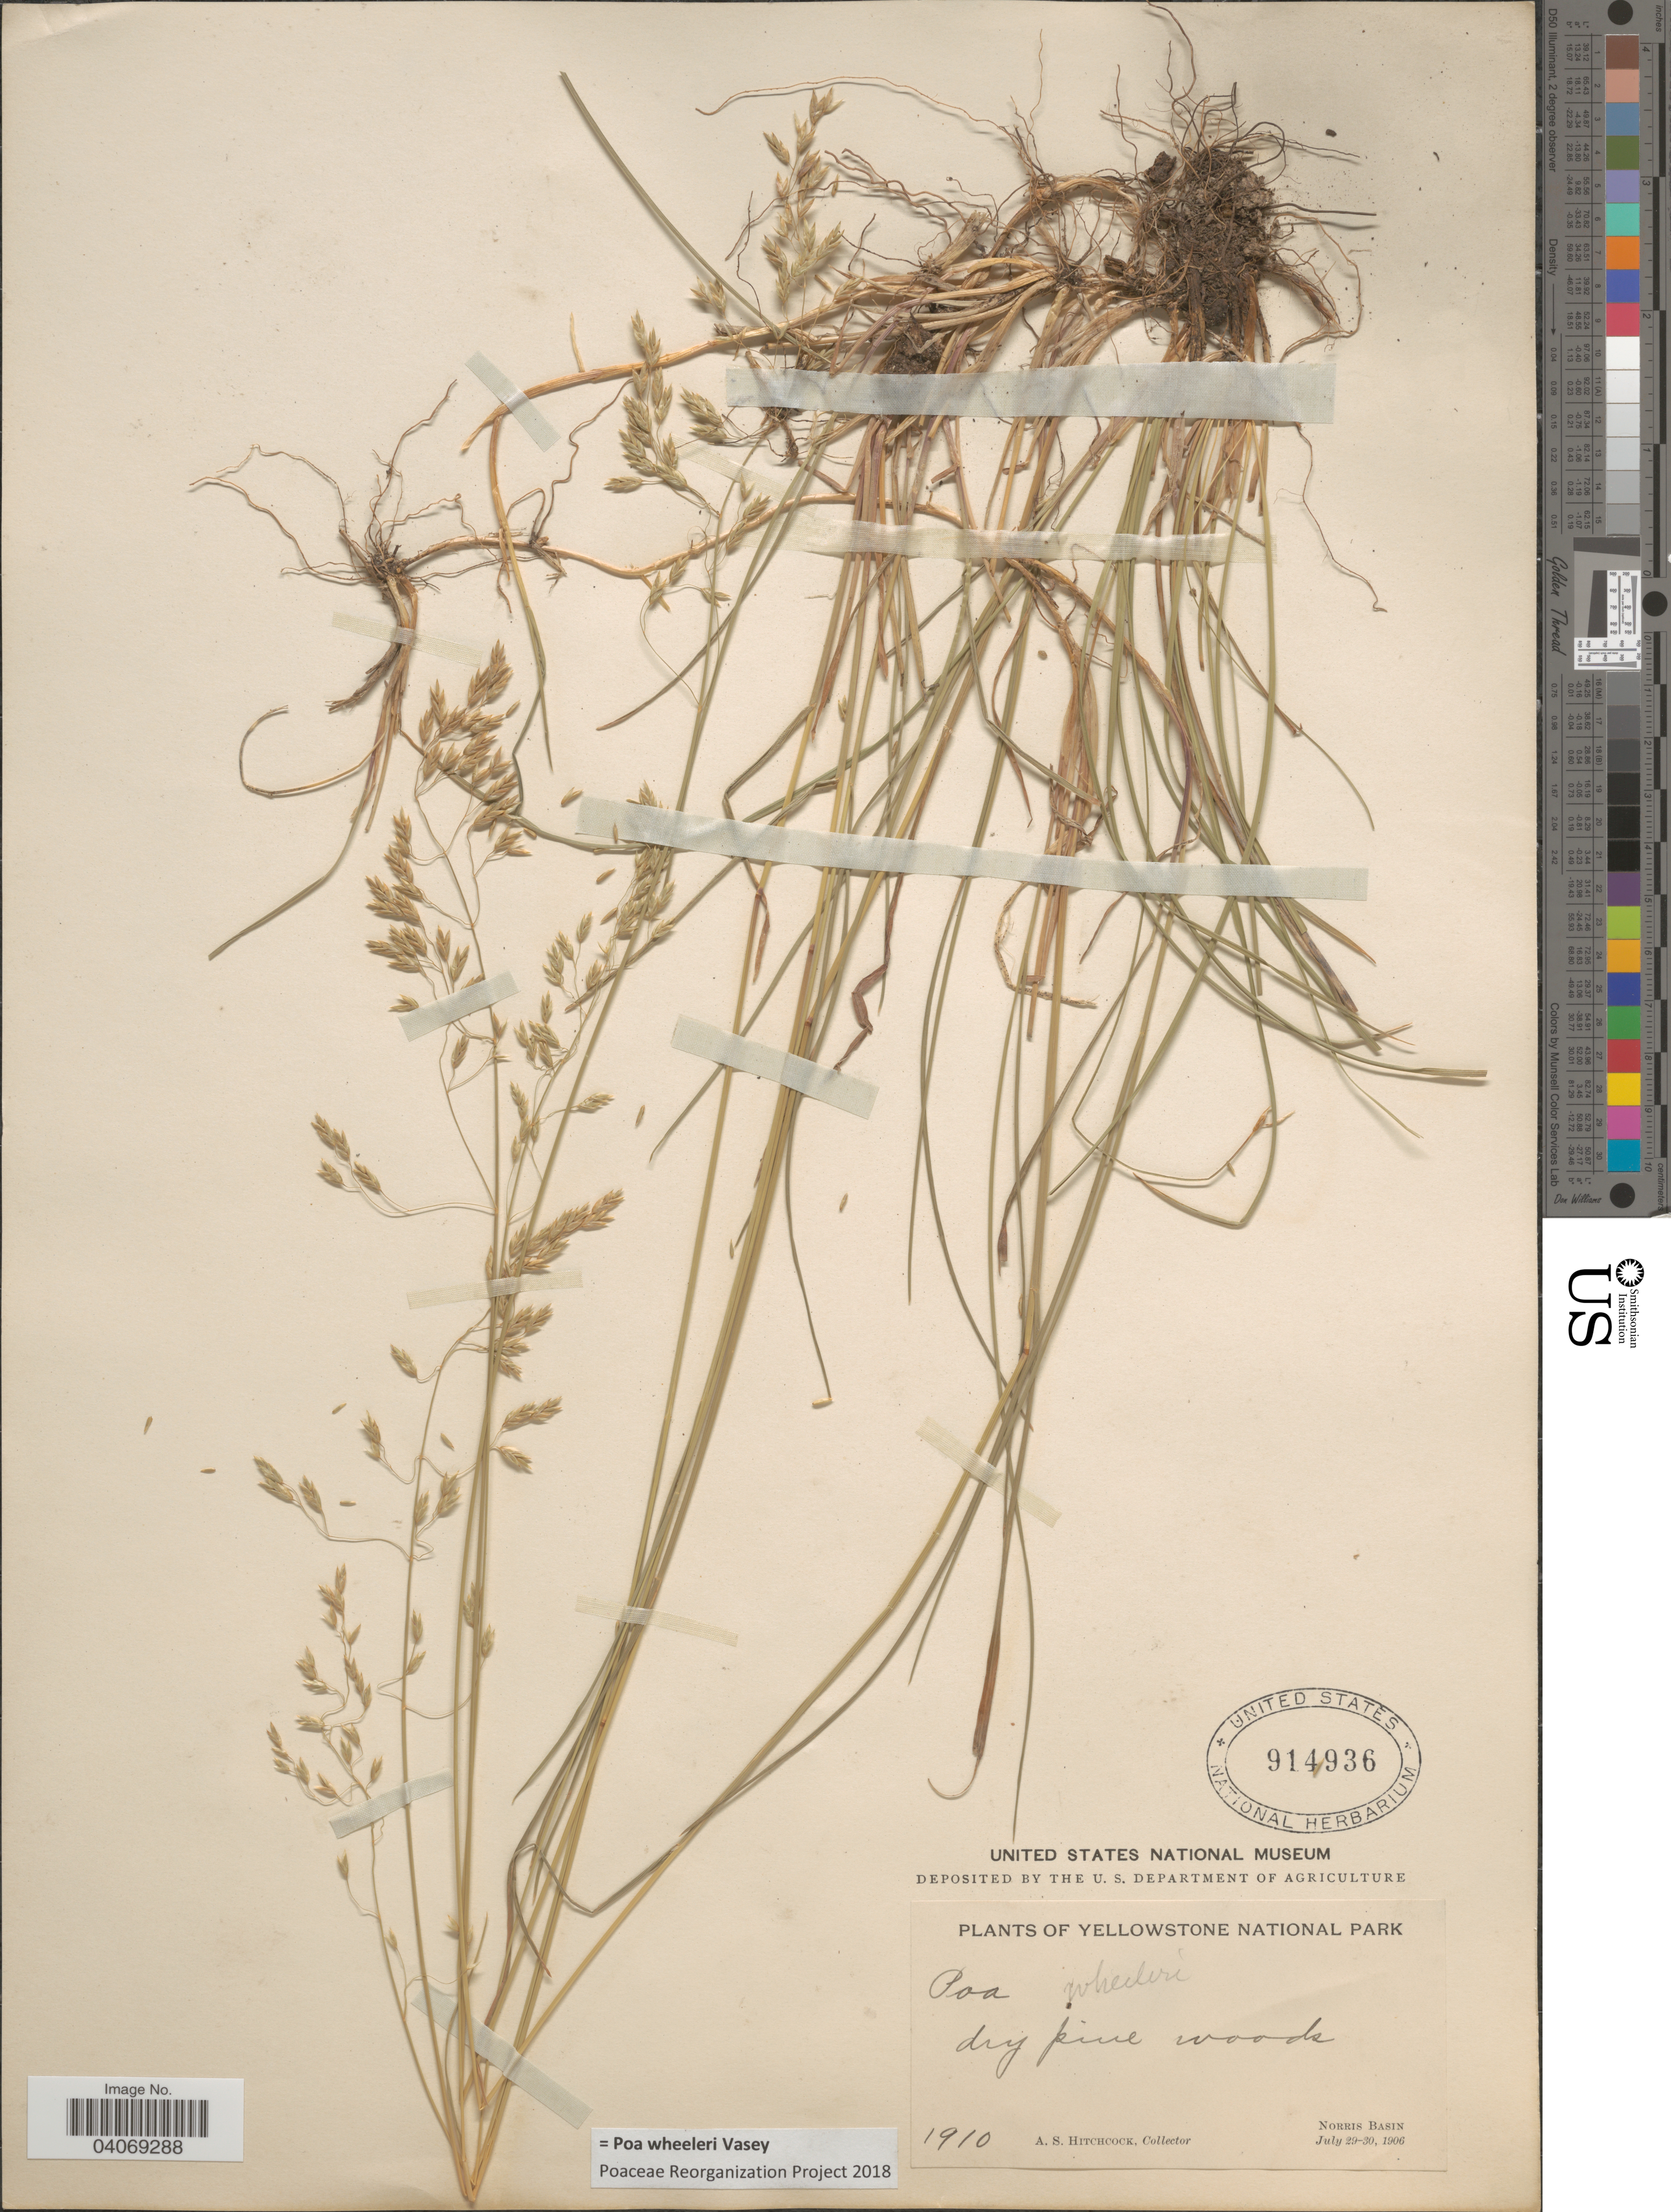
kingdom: Plantae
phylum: Tracheophyta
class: Liliopsida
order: Poales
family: Poaceae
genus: Poa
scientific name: Poa wheeleri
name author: Vasey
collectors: A. S. Hitchcock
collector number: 1910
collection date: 1906-07-29/1906-07-30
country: United States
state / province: Wyoming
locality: Yellowstone National Park. Dry pine woods. Norris Basin.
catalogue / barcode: US 914936